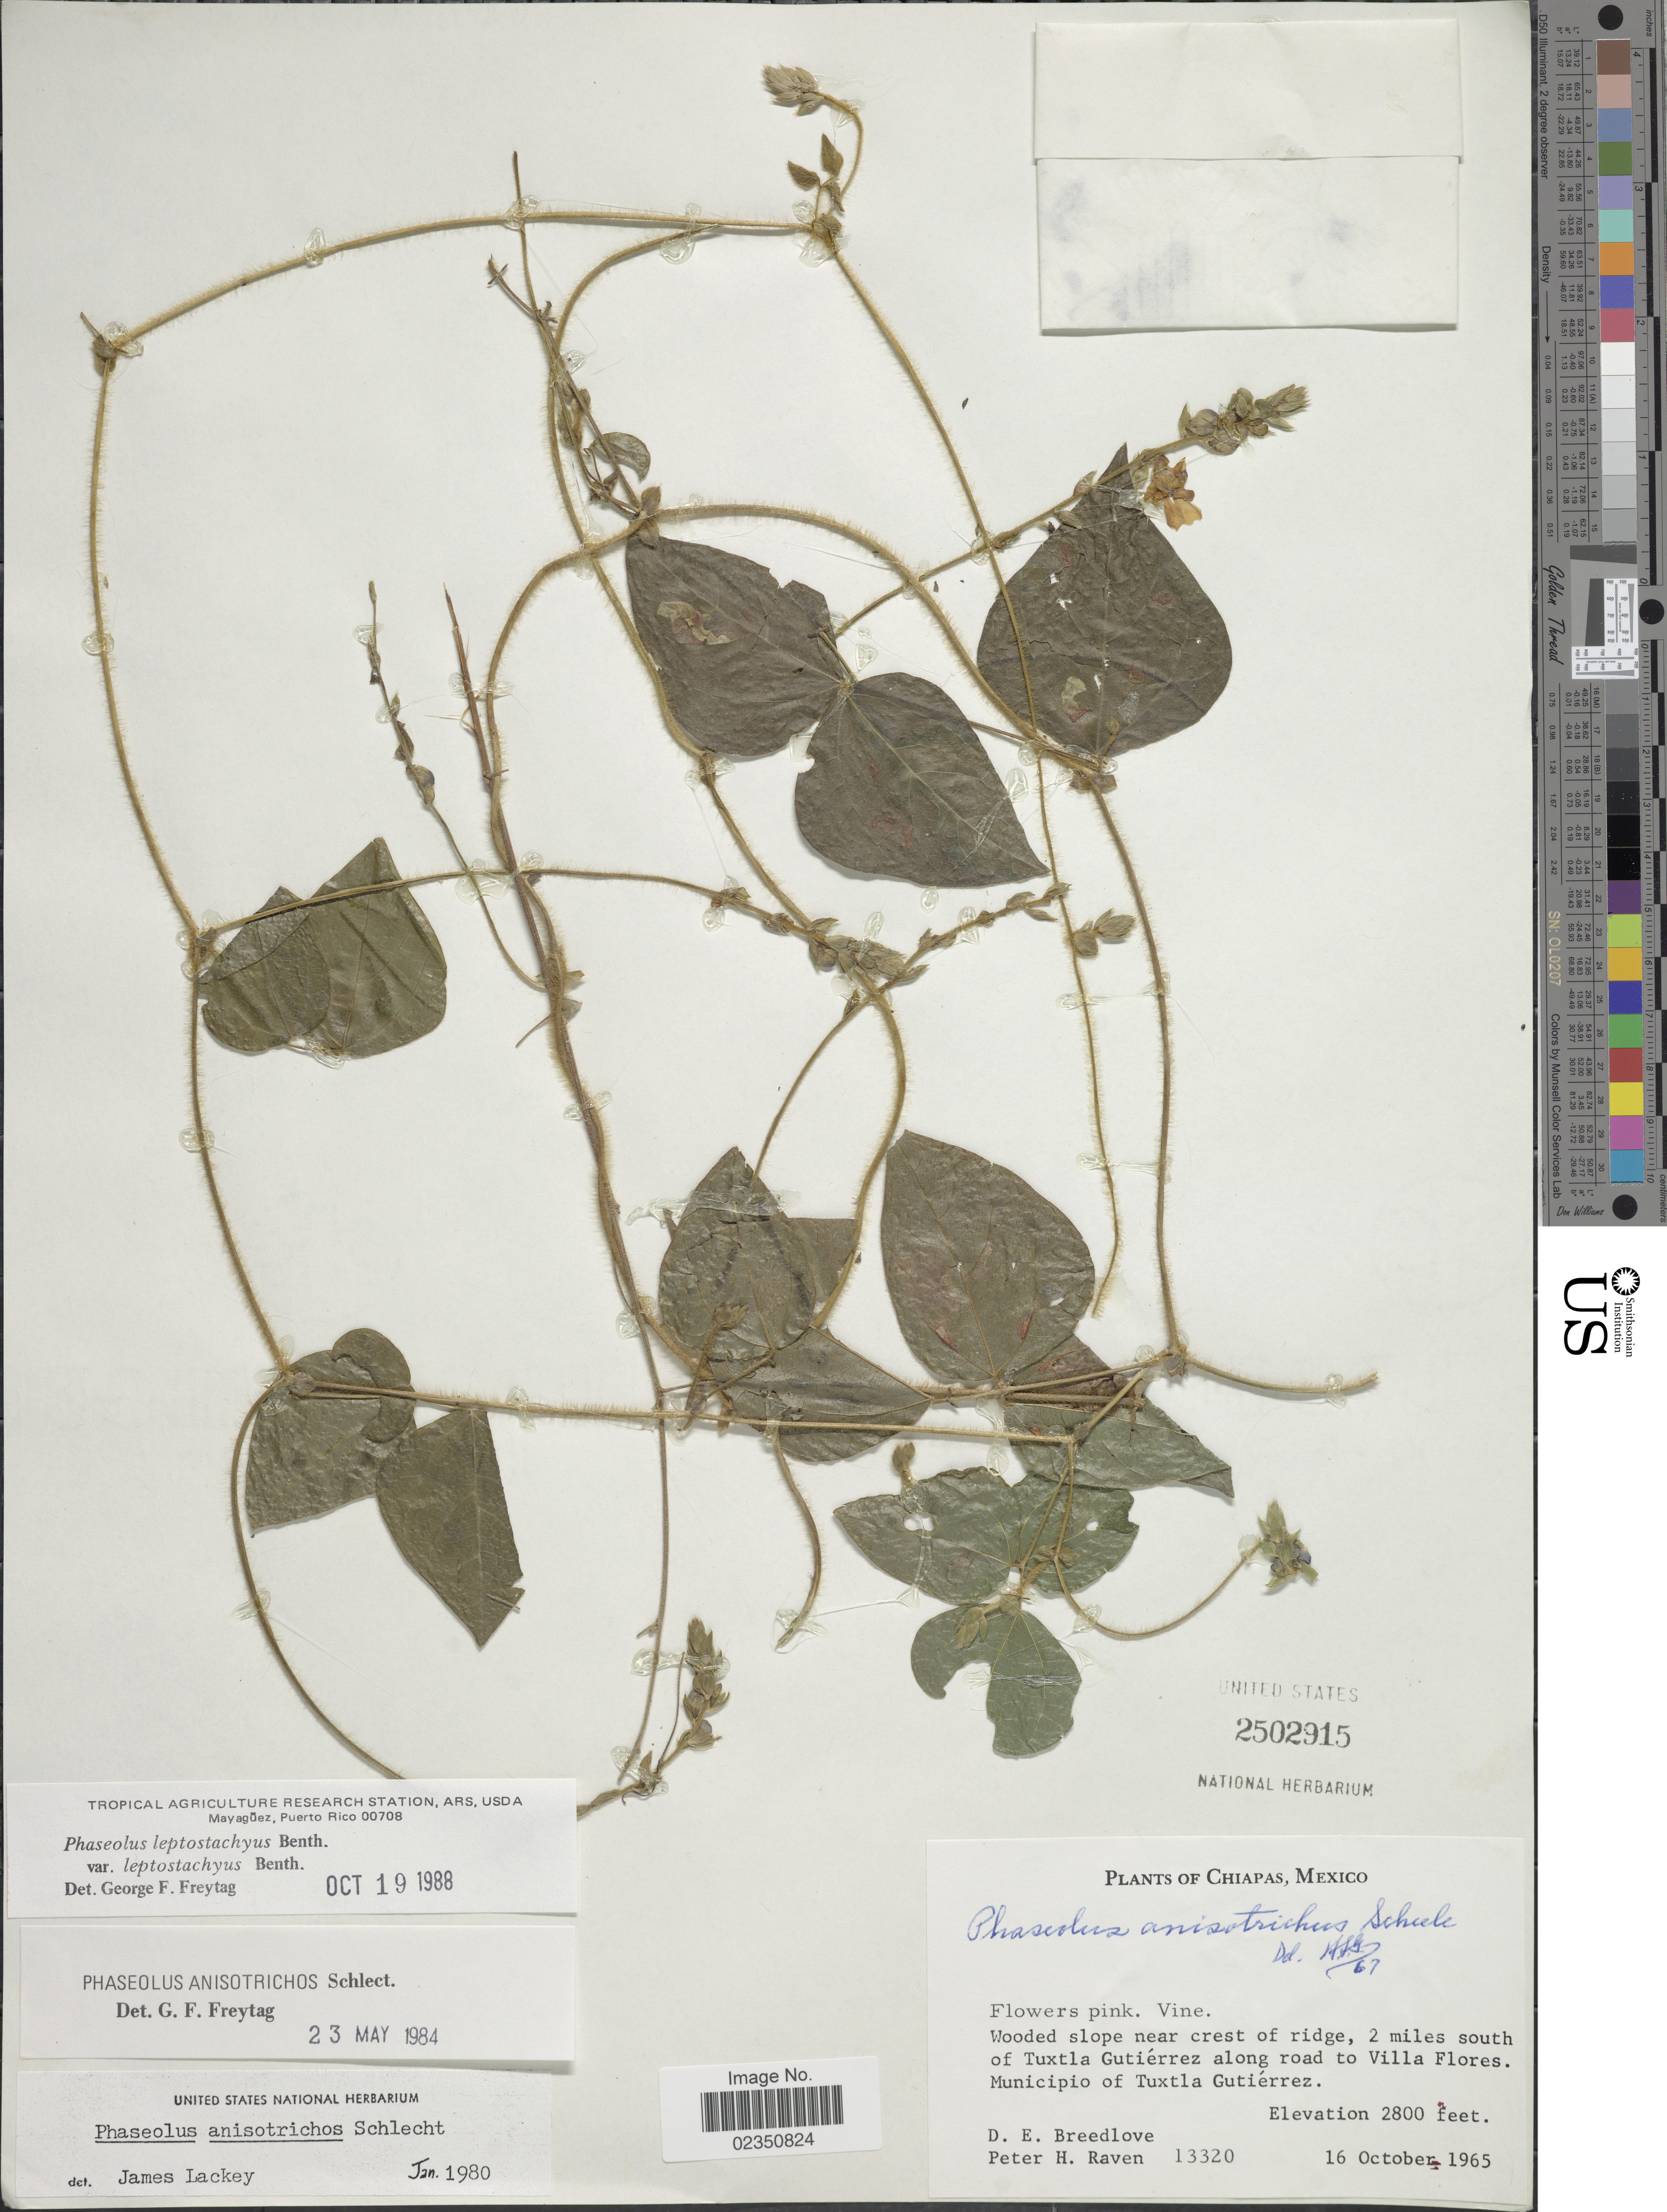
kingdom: Plantae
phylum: Tracheophyta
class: Magnoliopsida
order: Fabales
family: Fabaceae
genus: Phaseolus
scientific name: Phaseolus leptostachyus var. leptostachyus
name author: Benth.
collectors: D. E. Breedlove & P. Raven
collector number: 13320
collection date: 1965-10-16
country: Mexico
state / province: Chiapas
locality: Wooded slope near crest of ridge, 2 miles south of Tuxtla Gutierrez along road to Villa Flores, Municipio of Tuxtla Gutierrez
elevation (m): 853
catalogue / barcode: US 2502915